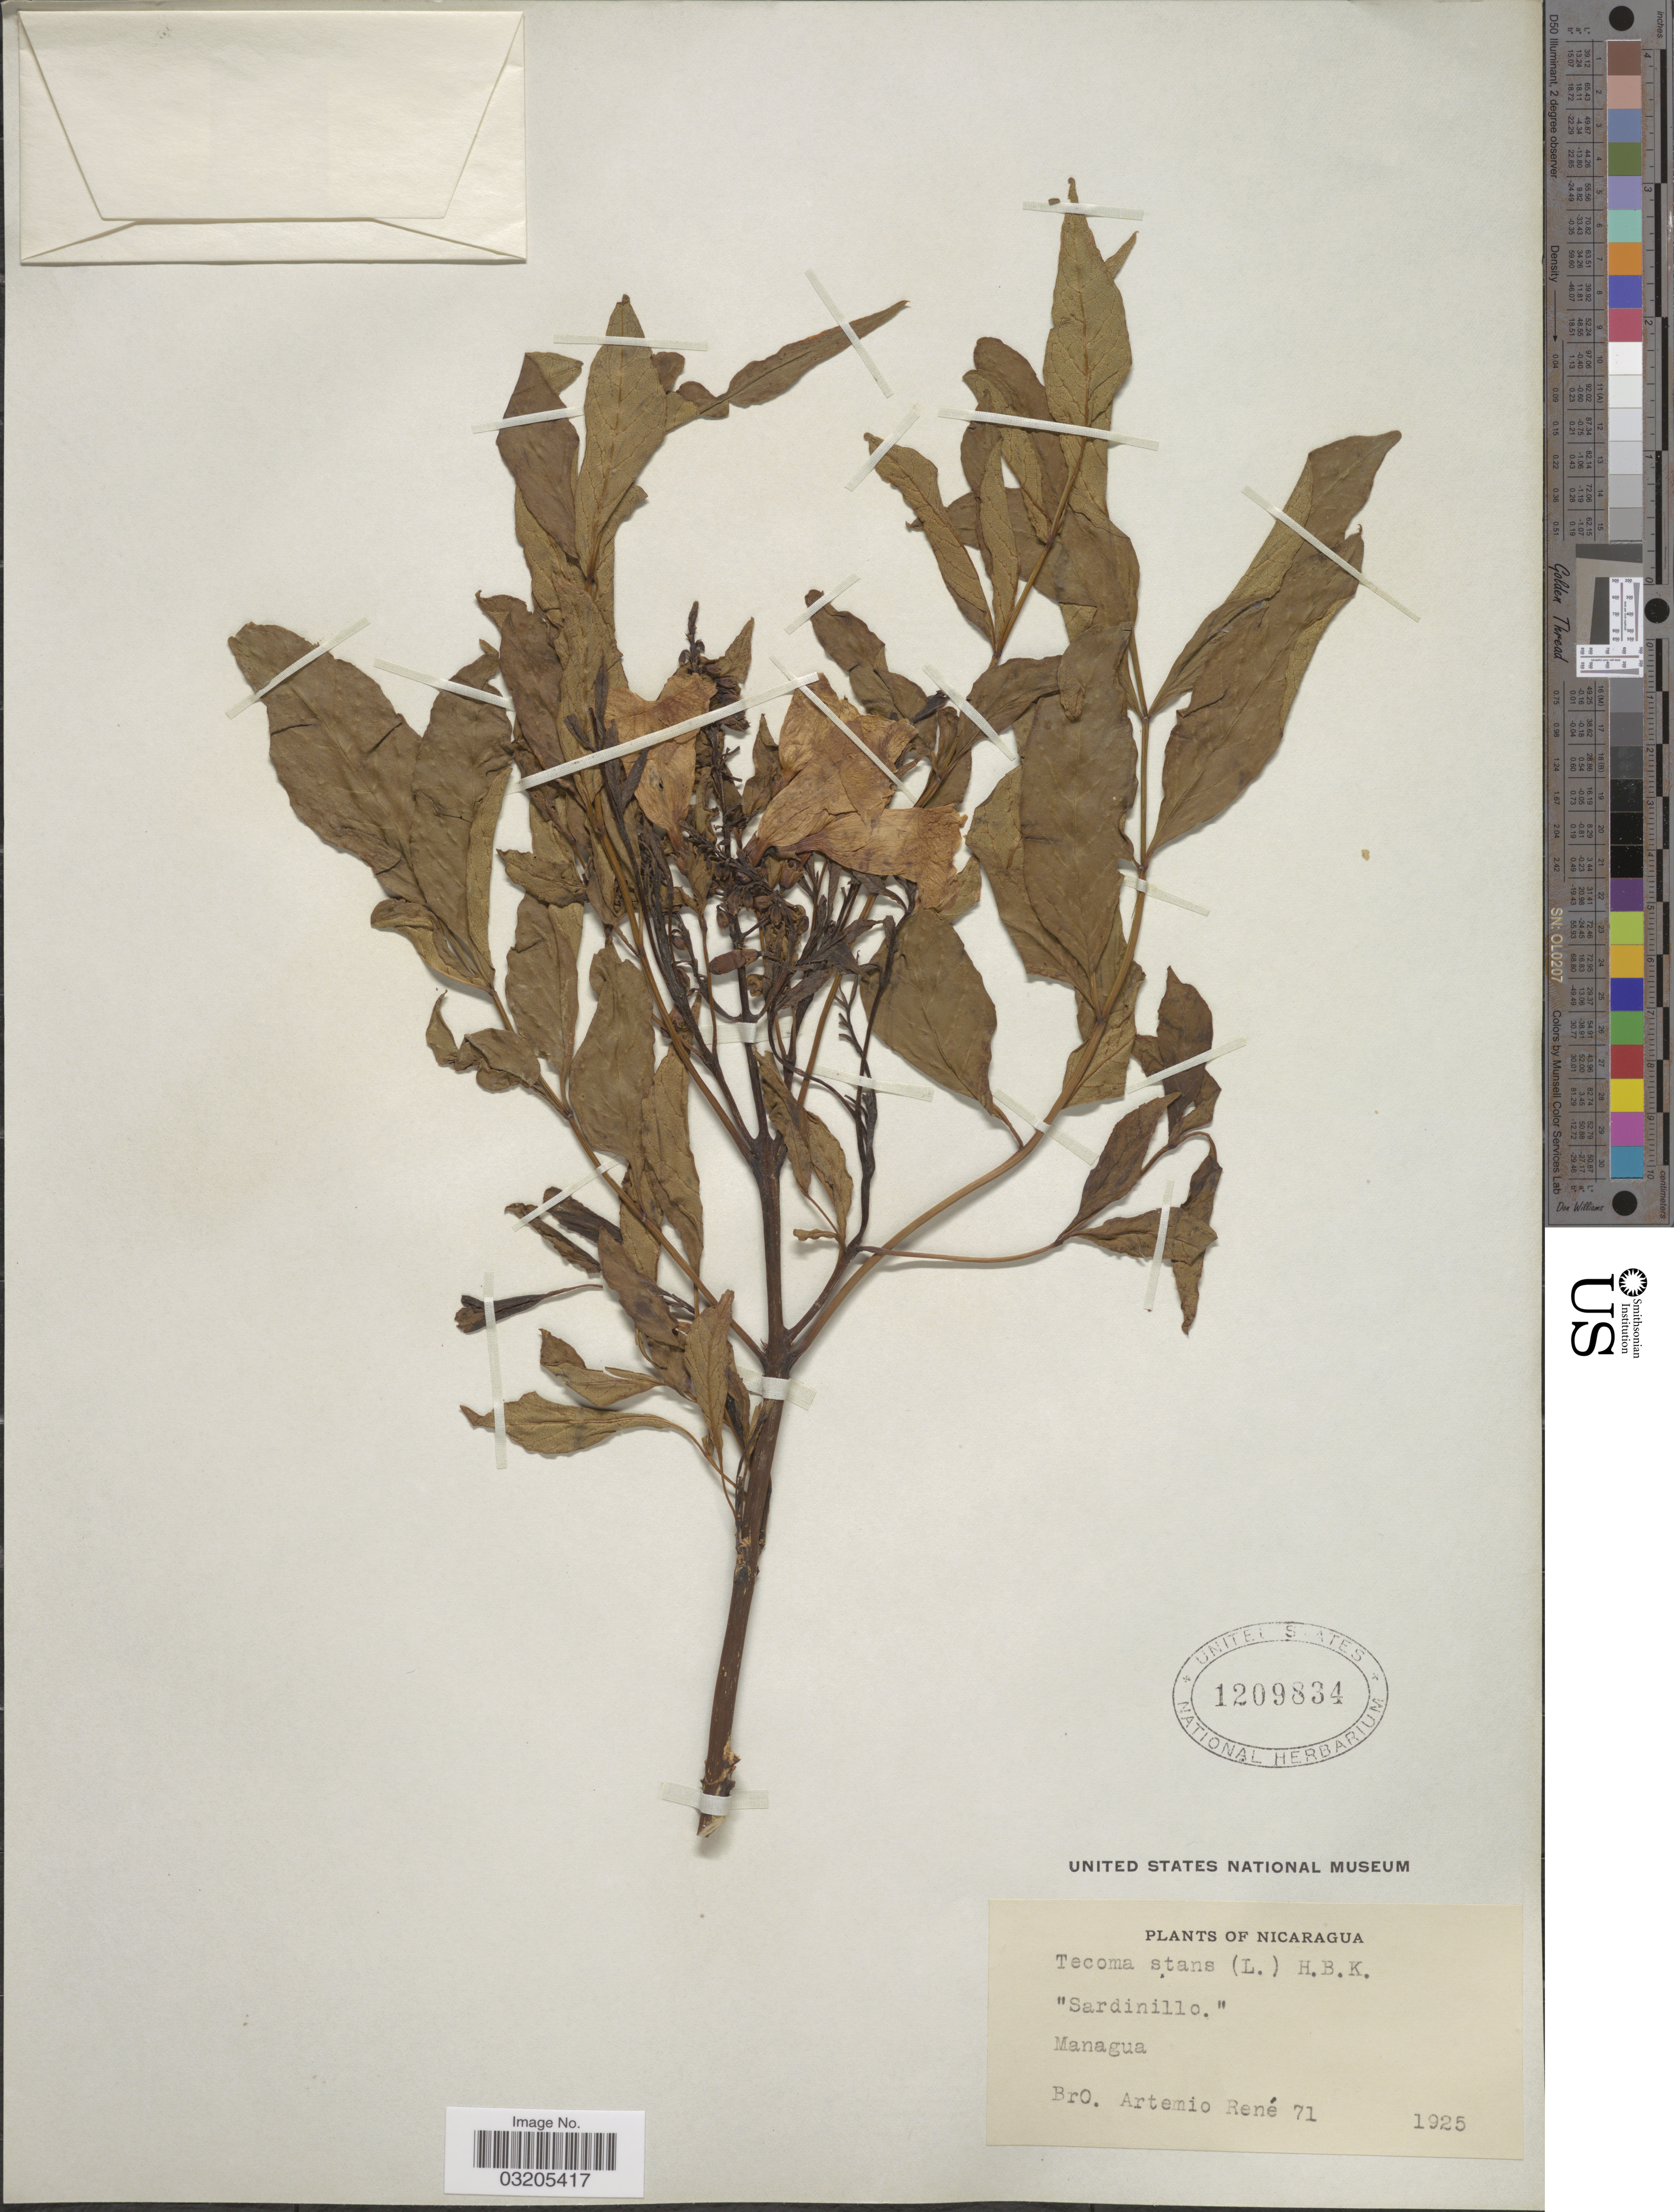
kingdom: Plantae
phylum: Tracheophyta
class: Magnoliopsida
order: Lamiales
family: Bignoniaceae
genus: Tecoma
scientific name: Tecoma stans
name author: (L.) Juss. ex Kunth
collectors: B. Rene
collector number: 71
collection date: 1925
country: Nicaragua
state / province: Managua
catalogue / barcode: US 1209834